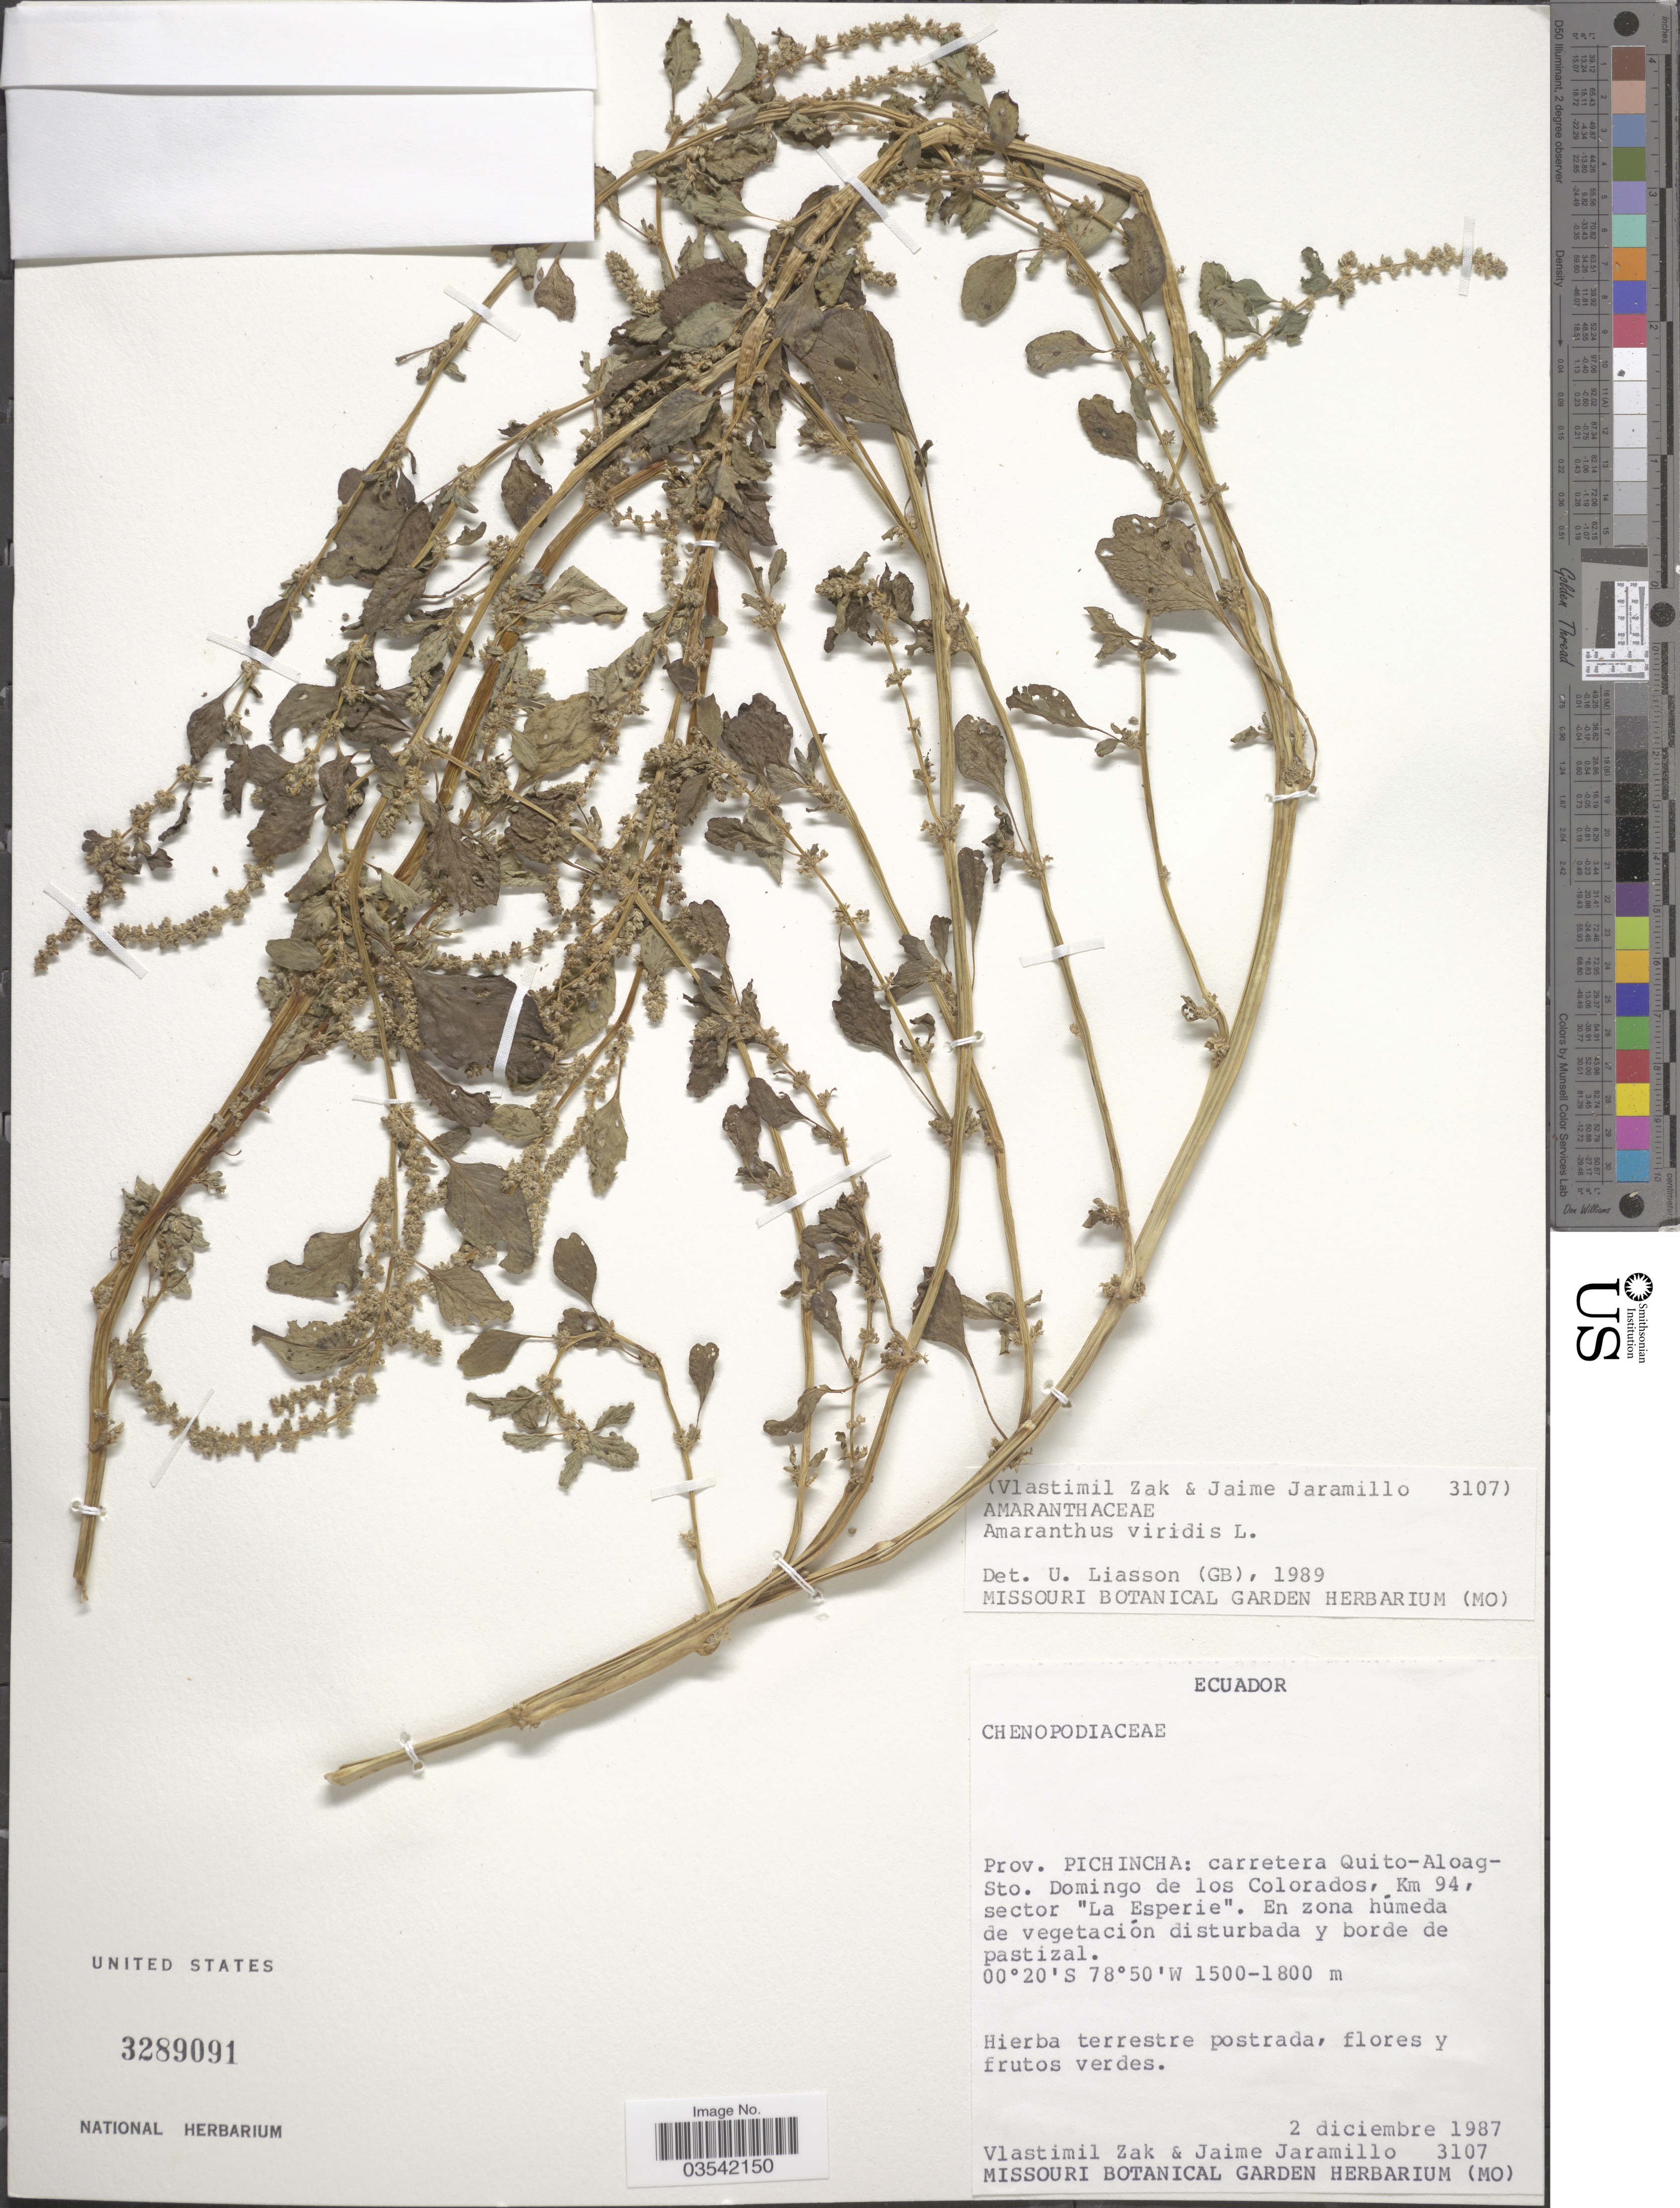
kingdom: Plantae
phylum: Tracheophyta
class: Magnoliopsida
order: Caryophyllales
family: Amaranthaceae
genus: Amaranthus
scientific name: Amaranthus viridis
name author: L.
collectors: V. Zak & J. Jaramillo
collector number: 3107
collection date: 1987-12-02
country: Ecuador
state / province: Pichincha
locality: Carretera Quito-Aloag-Sto. Domingo de los Colorados, Km 94, sector "La Esperie".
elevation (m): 1500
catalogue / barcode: US 3289091